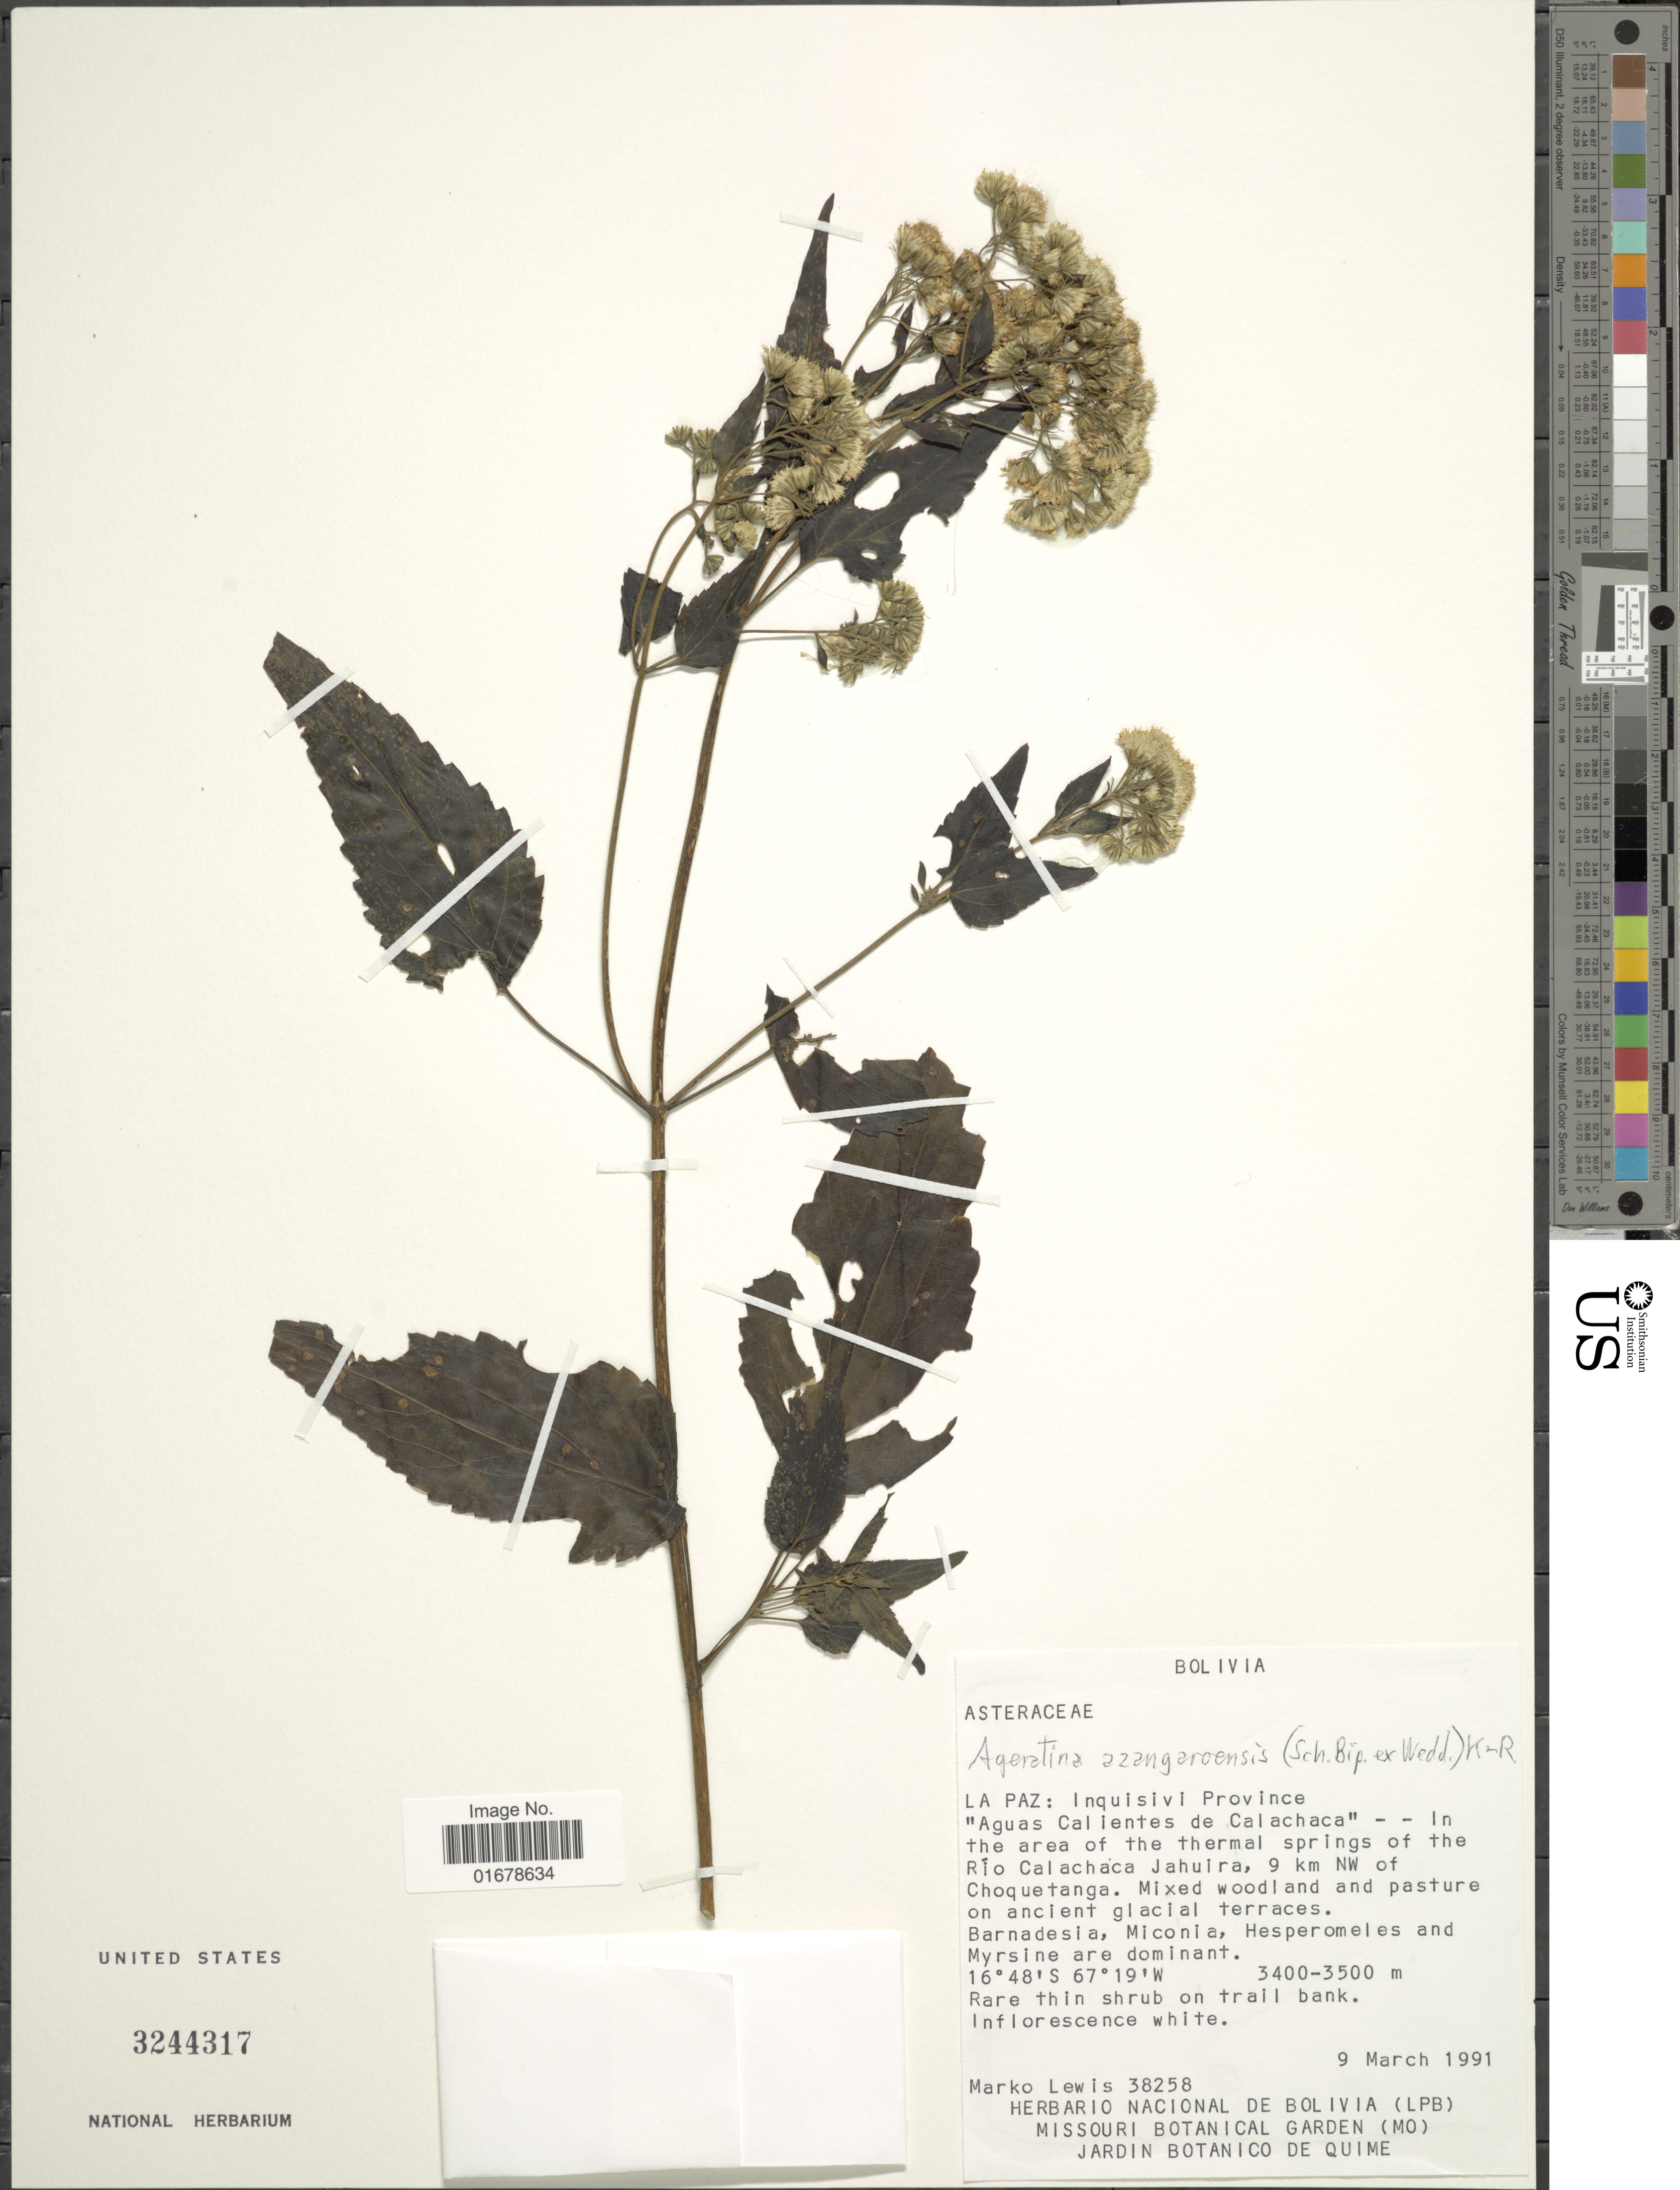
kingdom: Plantae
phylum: Tracheophyta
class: Magnoliopsida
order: Asterales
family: Asteraceae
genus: Ageratina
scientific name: Ageratina azangaroensis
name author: (Sch. Bip. ex Wedd.) R.M. King & H. Rob.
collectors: M. A. Lewis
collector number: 38258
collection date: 1991-03-09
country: Bolivia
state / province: La Paz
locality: La Paz: Inquisivi Province, "Aguas Calientes de Calachas" , In the ares of the thermal springs of the Rio Calachas Jahuira, 9 km NW of Choquetanga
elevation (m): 3400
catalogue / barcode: US 3244317